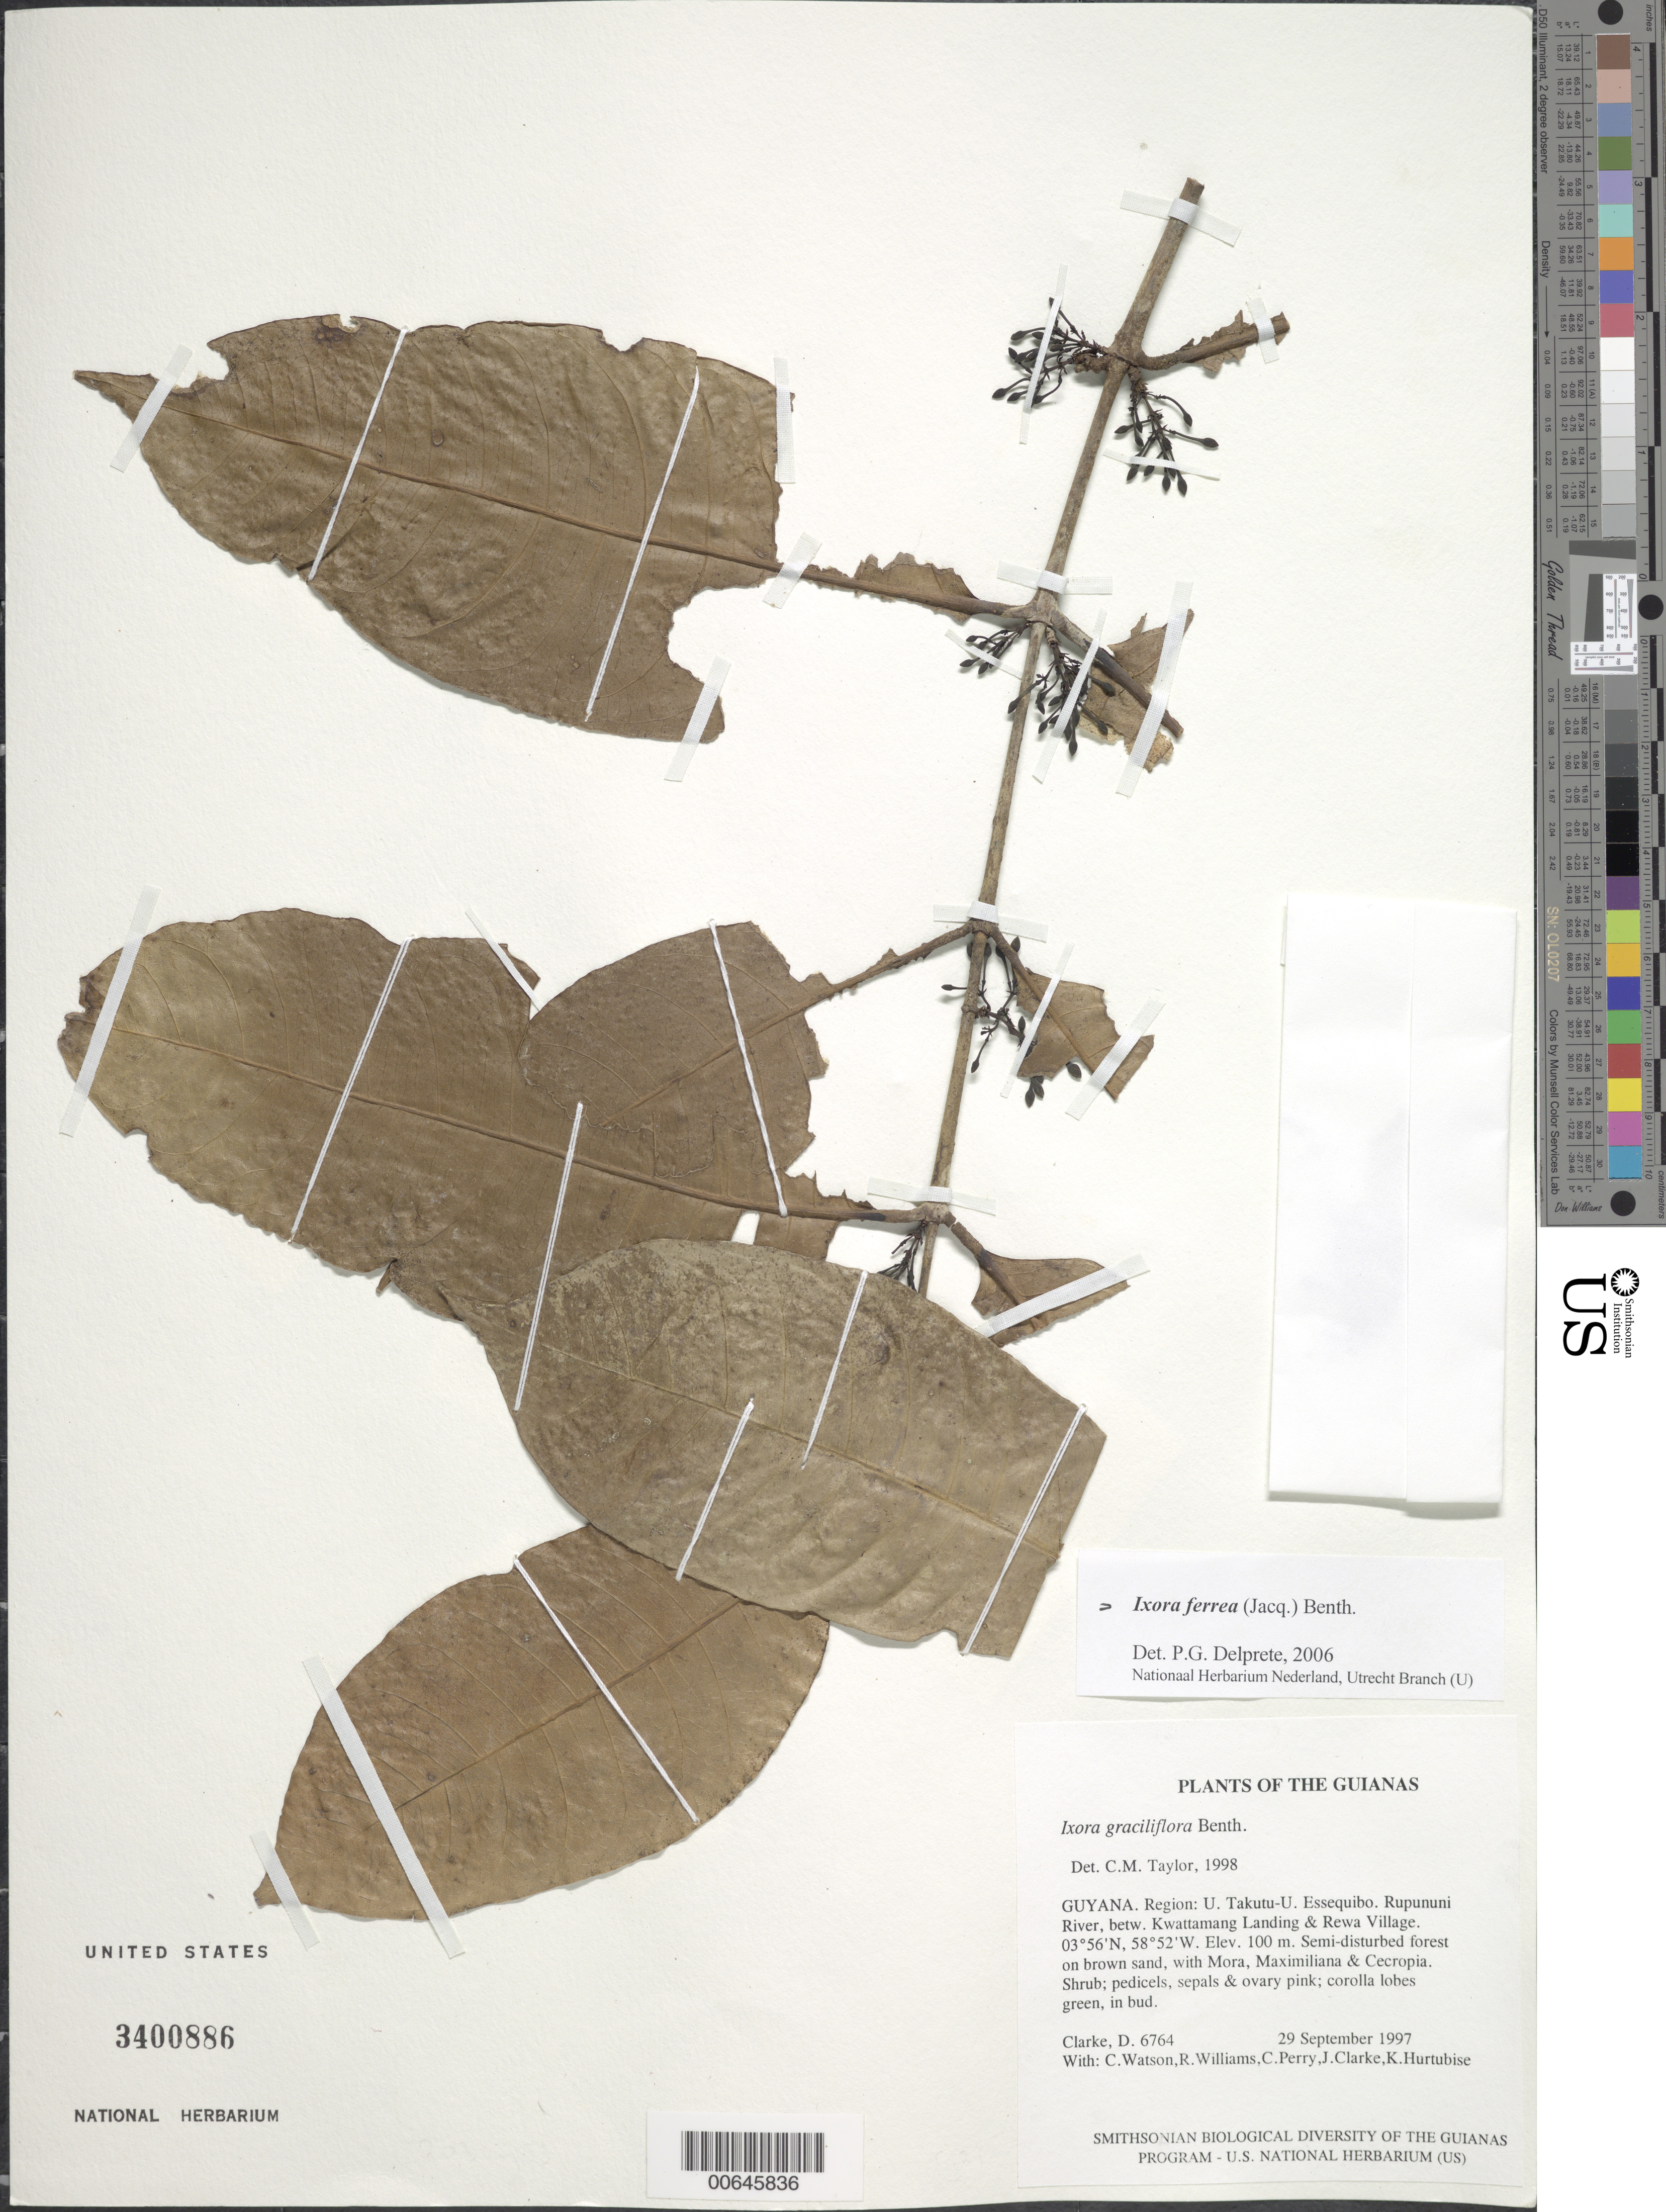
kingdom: Plantae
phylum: Tracheophyta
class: Magnoliopsida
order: Gentianales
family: Rubiaceae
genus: Ixora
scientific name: Ixora ferrea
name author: (Jacq.) Benth.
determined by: Delprete, P. G., Herb. de Guyane Cay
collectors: H. D. Clarke, C. Watson, R. Williams, C. Perry, J. Clarke & K. Hurtubise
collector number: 6764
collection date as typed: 29 September 1997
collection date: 1997-09-29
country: Guyana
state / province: U. Takutu-U. Essequibo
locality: Rupununi River, betw. Kwattamang Landing & Rewa Village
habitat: Semi-disturbed forest on brown sand, with Mora, Maximiliana & Cecropia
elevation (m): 100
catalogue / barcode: US 3400886